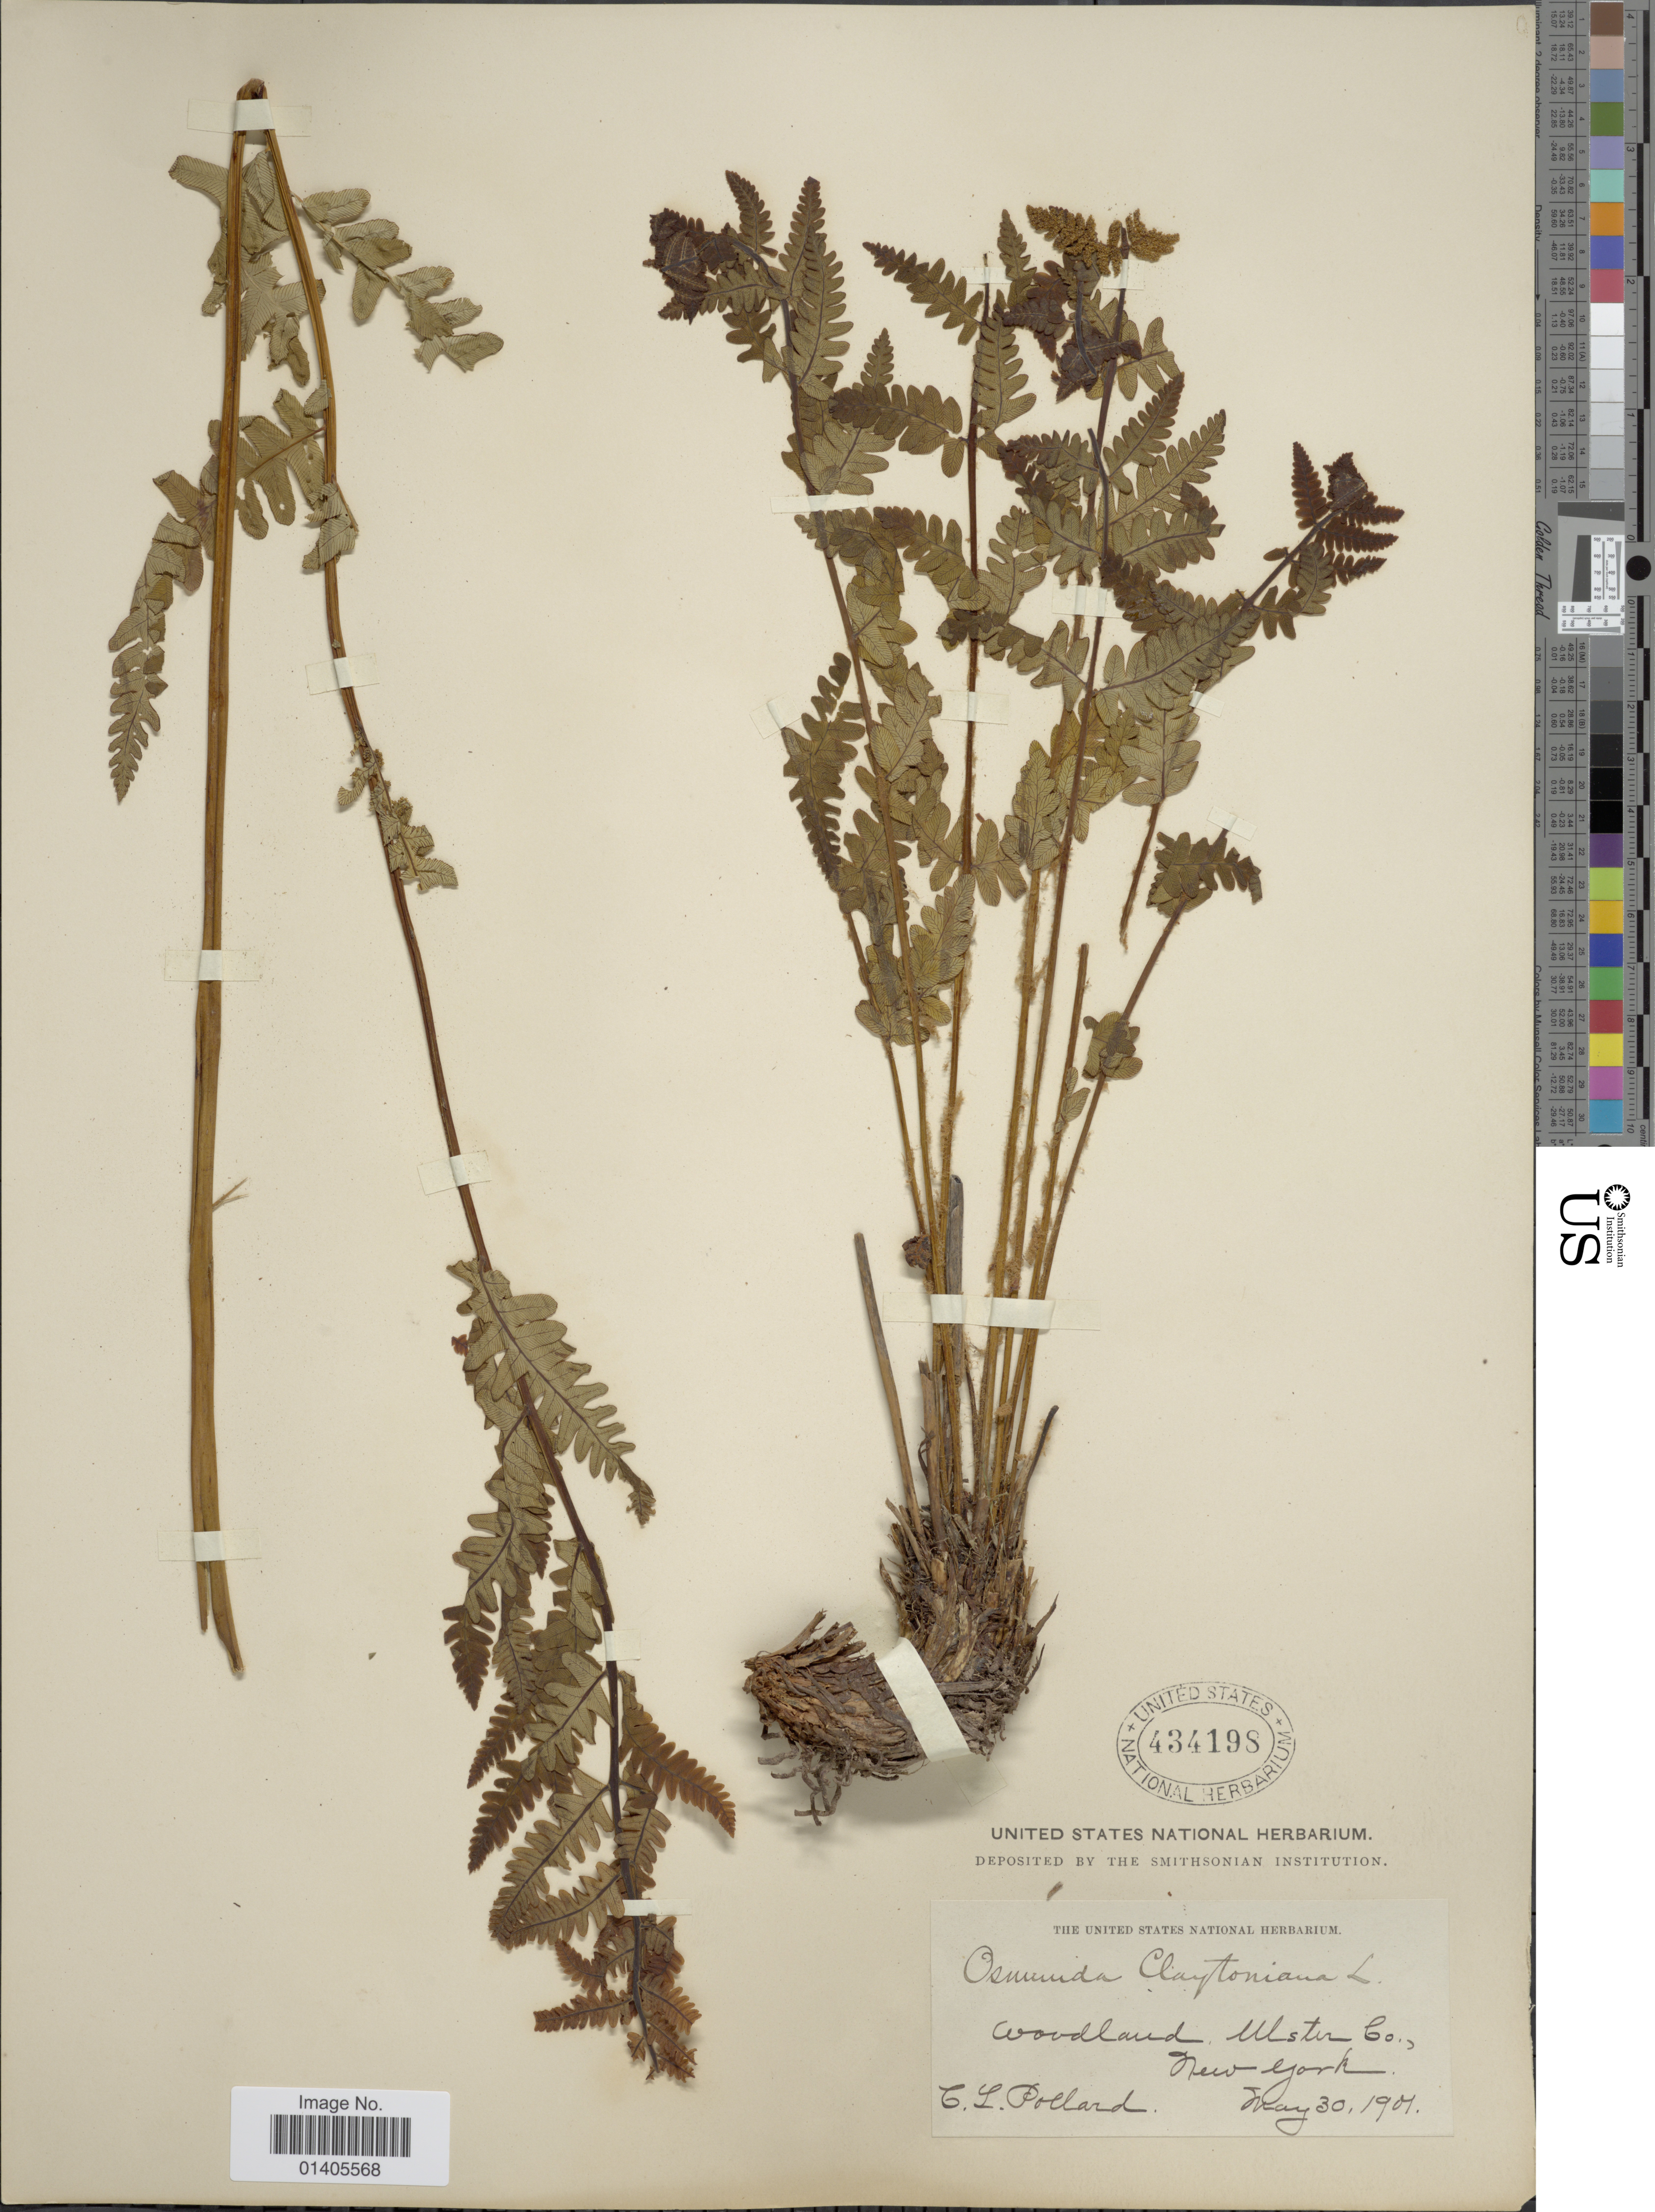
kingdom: Plantae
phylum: Tracheophyta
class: Polypodiopsida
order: Osmundales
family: Osmundaceae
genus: Osmunda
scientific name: Osmunda claytoniana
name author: (L.) Tagawa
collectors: C. L. Pollard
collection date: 1901-05-30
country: United States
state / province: New York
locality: Woodland, Ulster Co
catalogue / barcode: US 434198